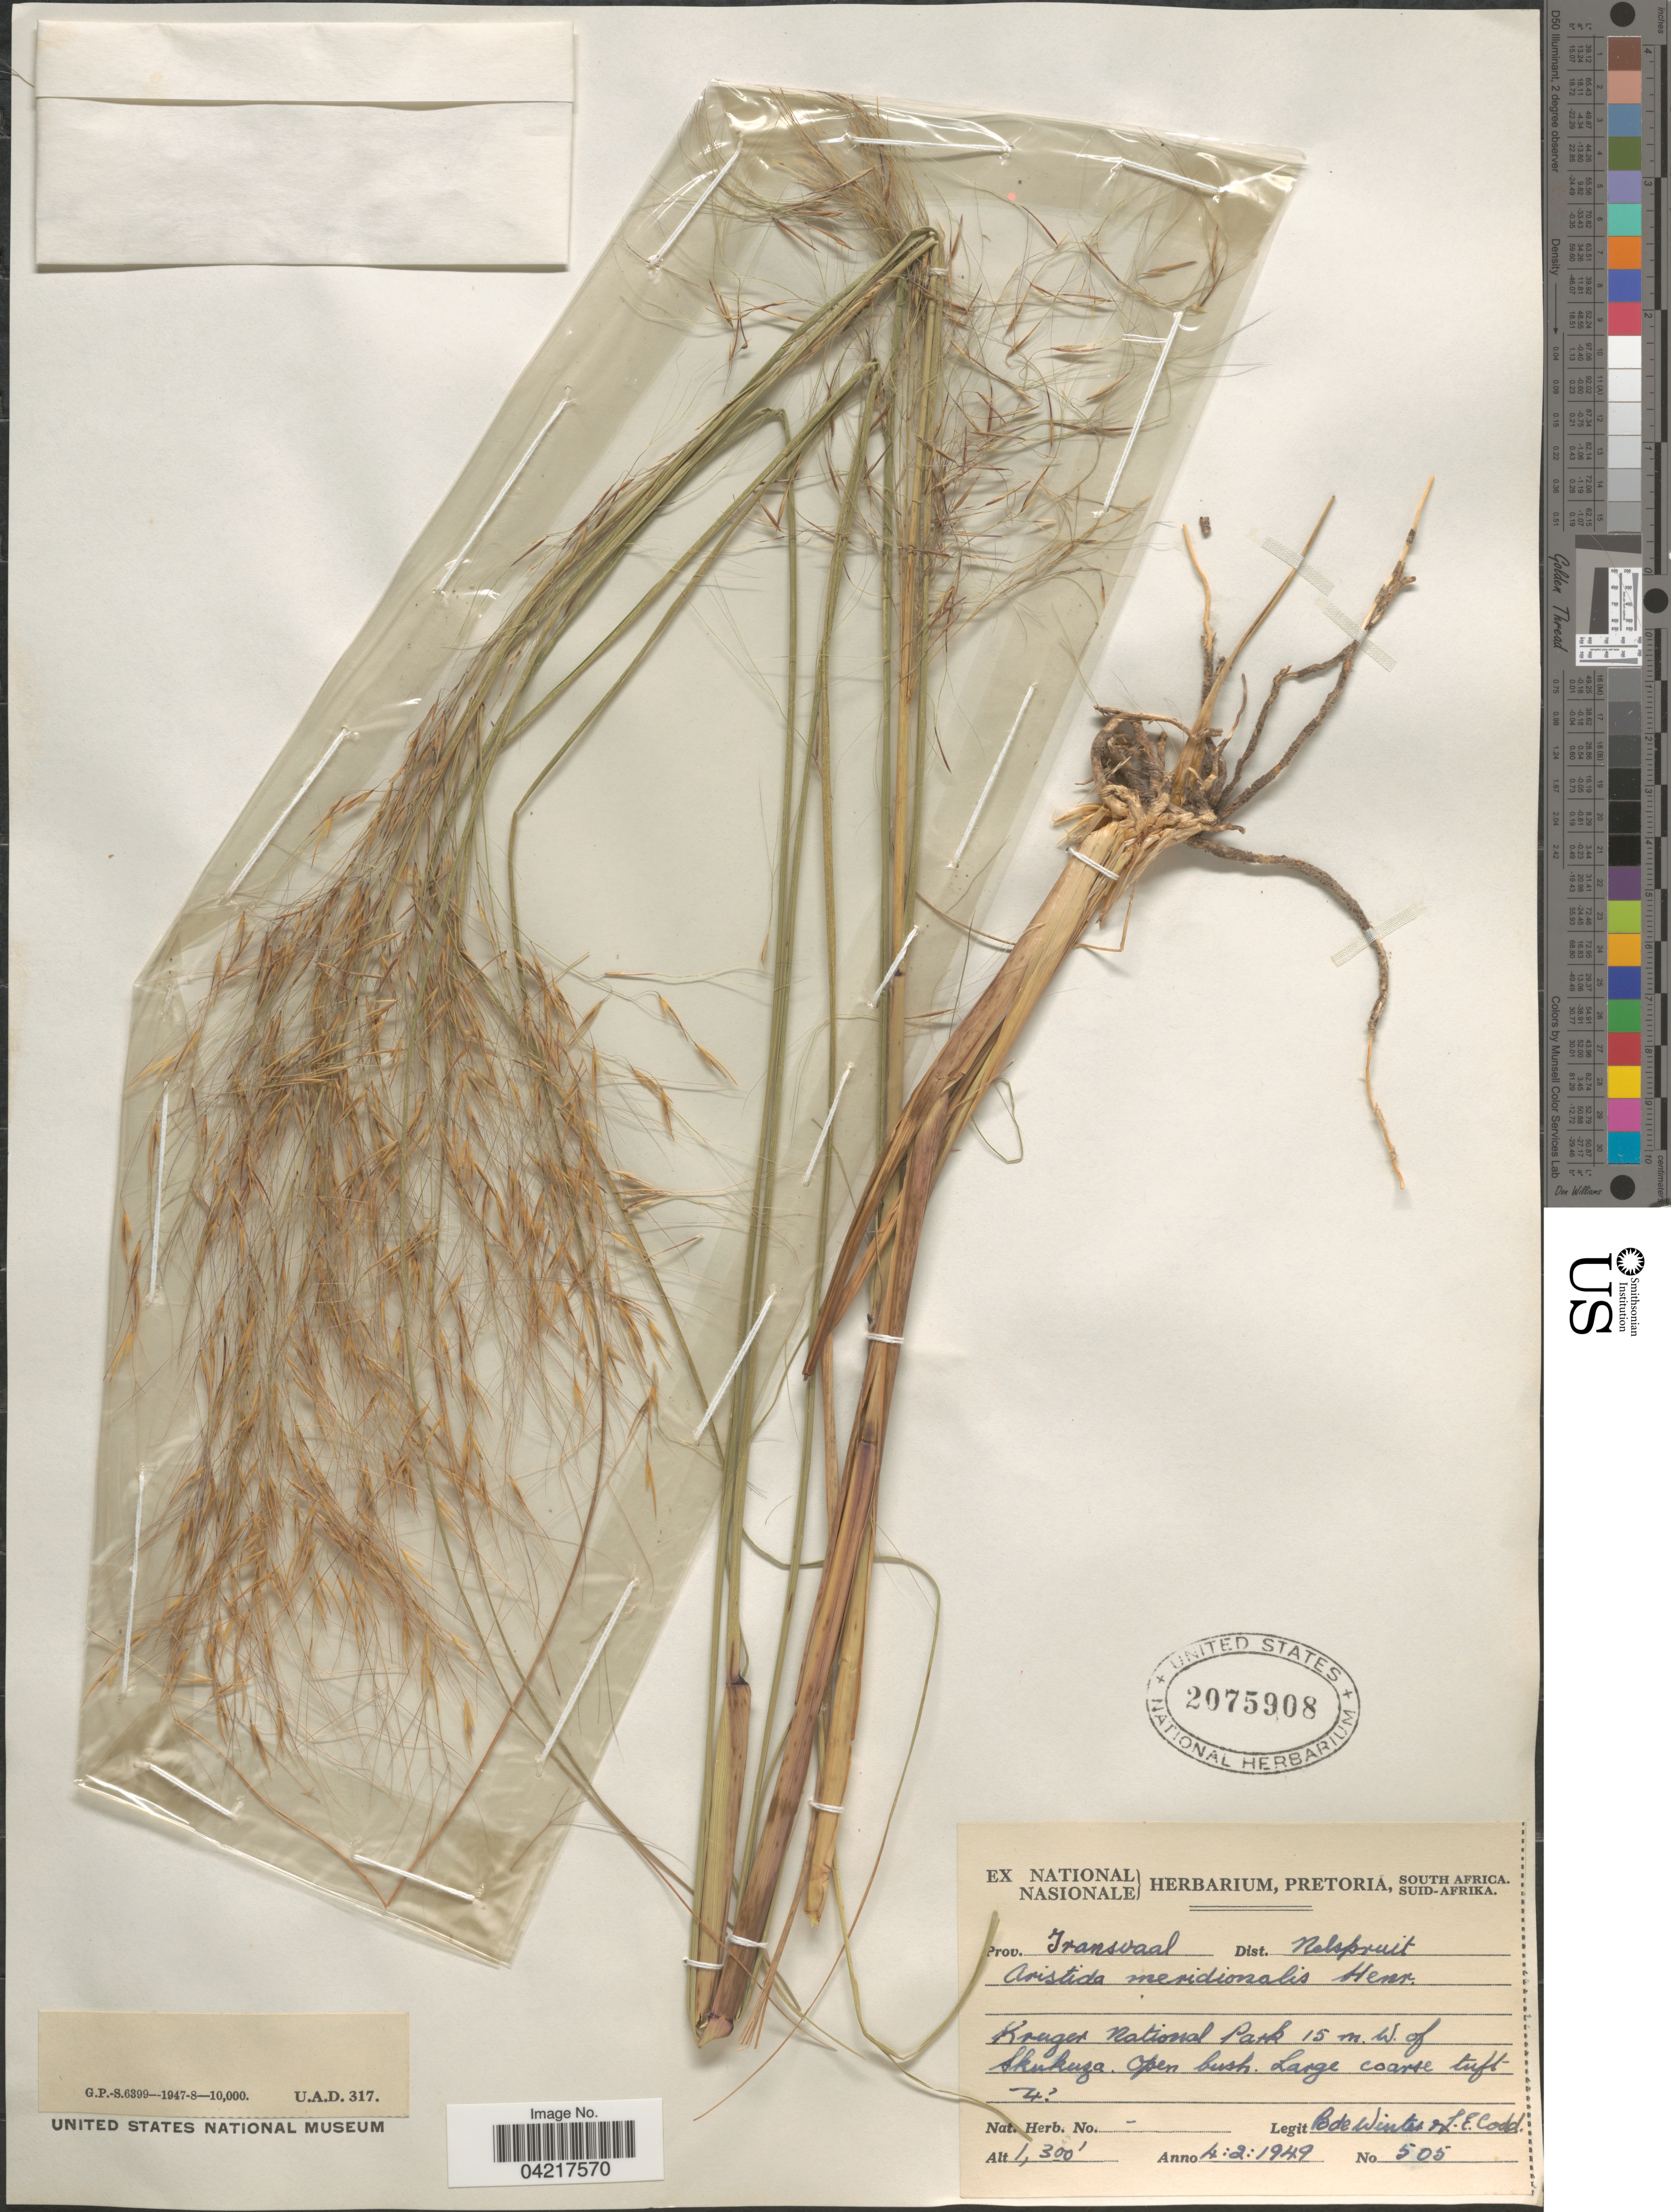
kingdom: Plantae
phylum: Tracheophyta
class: Liliopsida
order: Poales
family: Poaceae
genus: Aristida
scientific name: Aristida meridionalis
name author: Henr.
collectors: B. de Winter & L. Codd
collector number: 505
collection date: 1949-02-04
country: South Africa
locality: Prov. Transvaal. Dist. Nelspruit. Kruger National Park 15 m. W. of Skukuza.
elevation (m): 396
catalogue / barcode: US 2075908